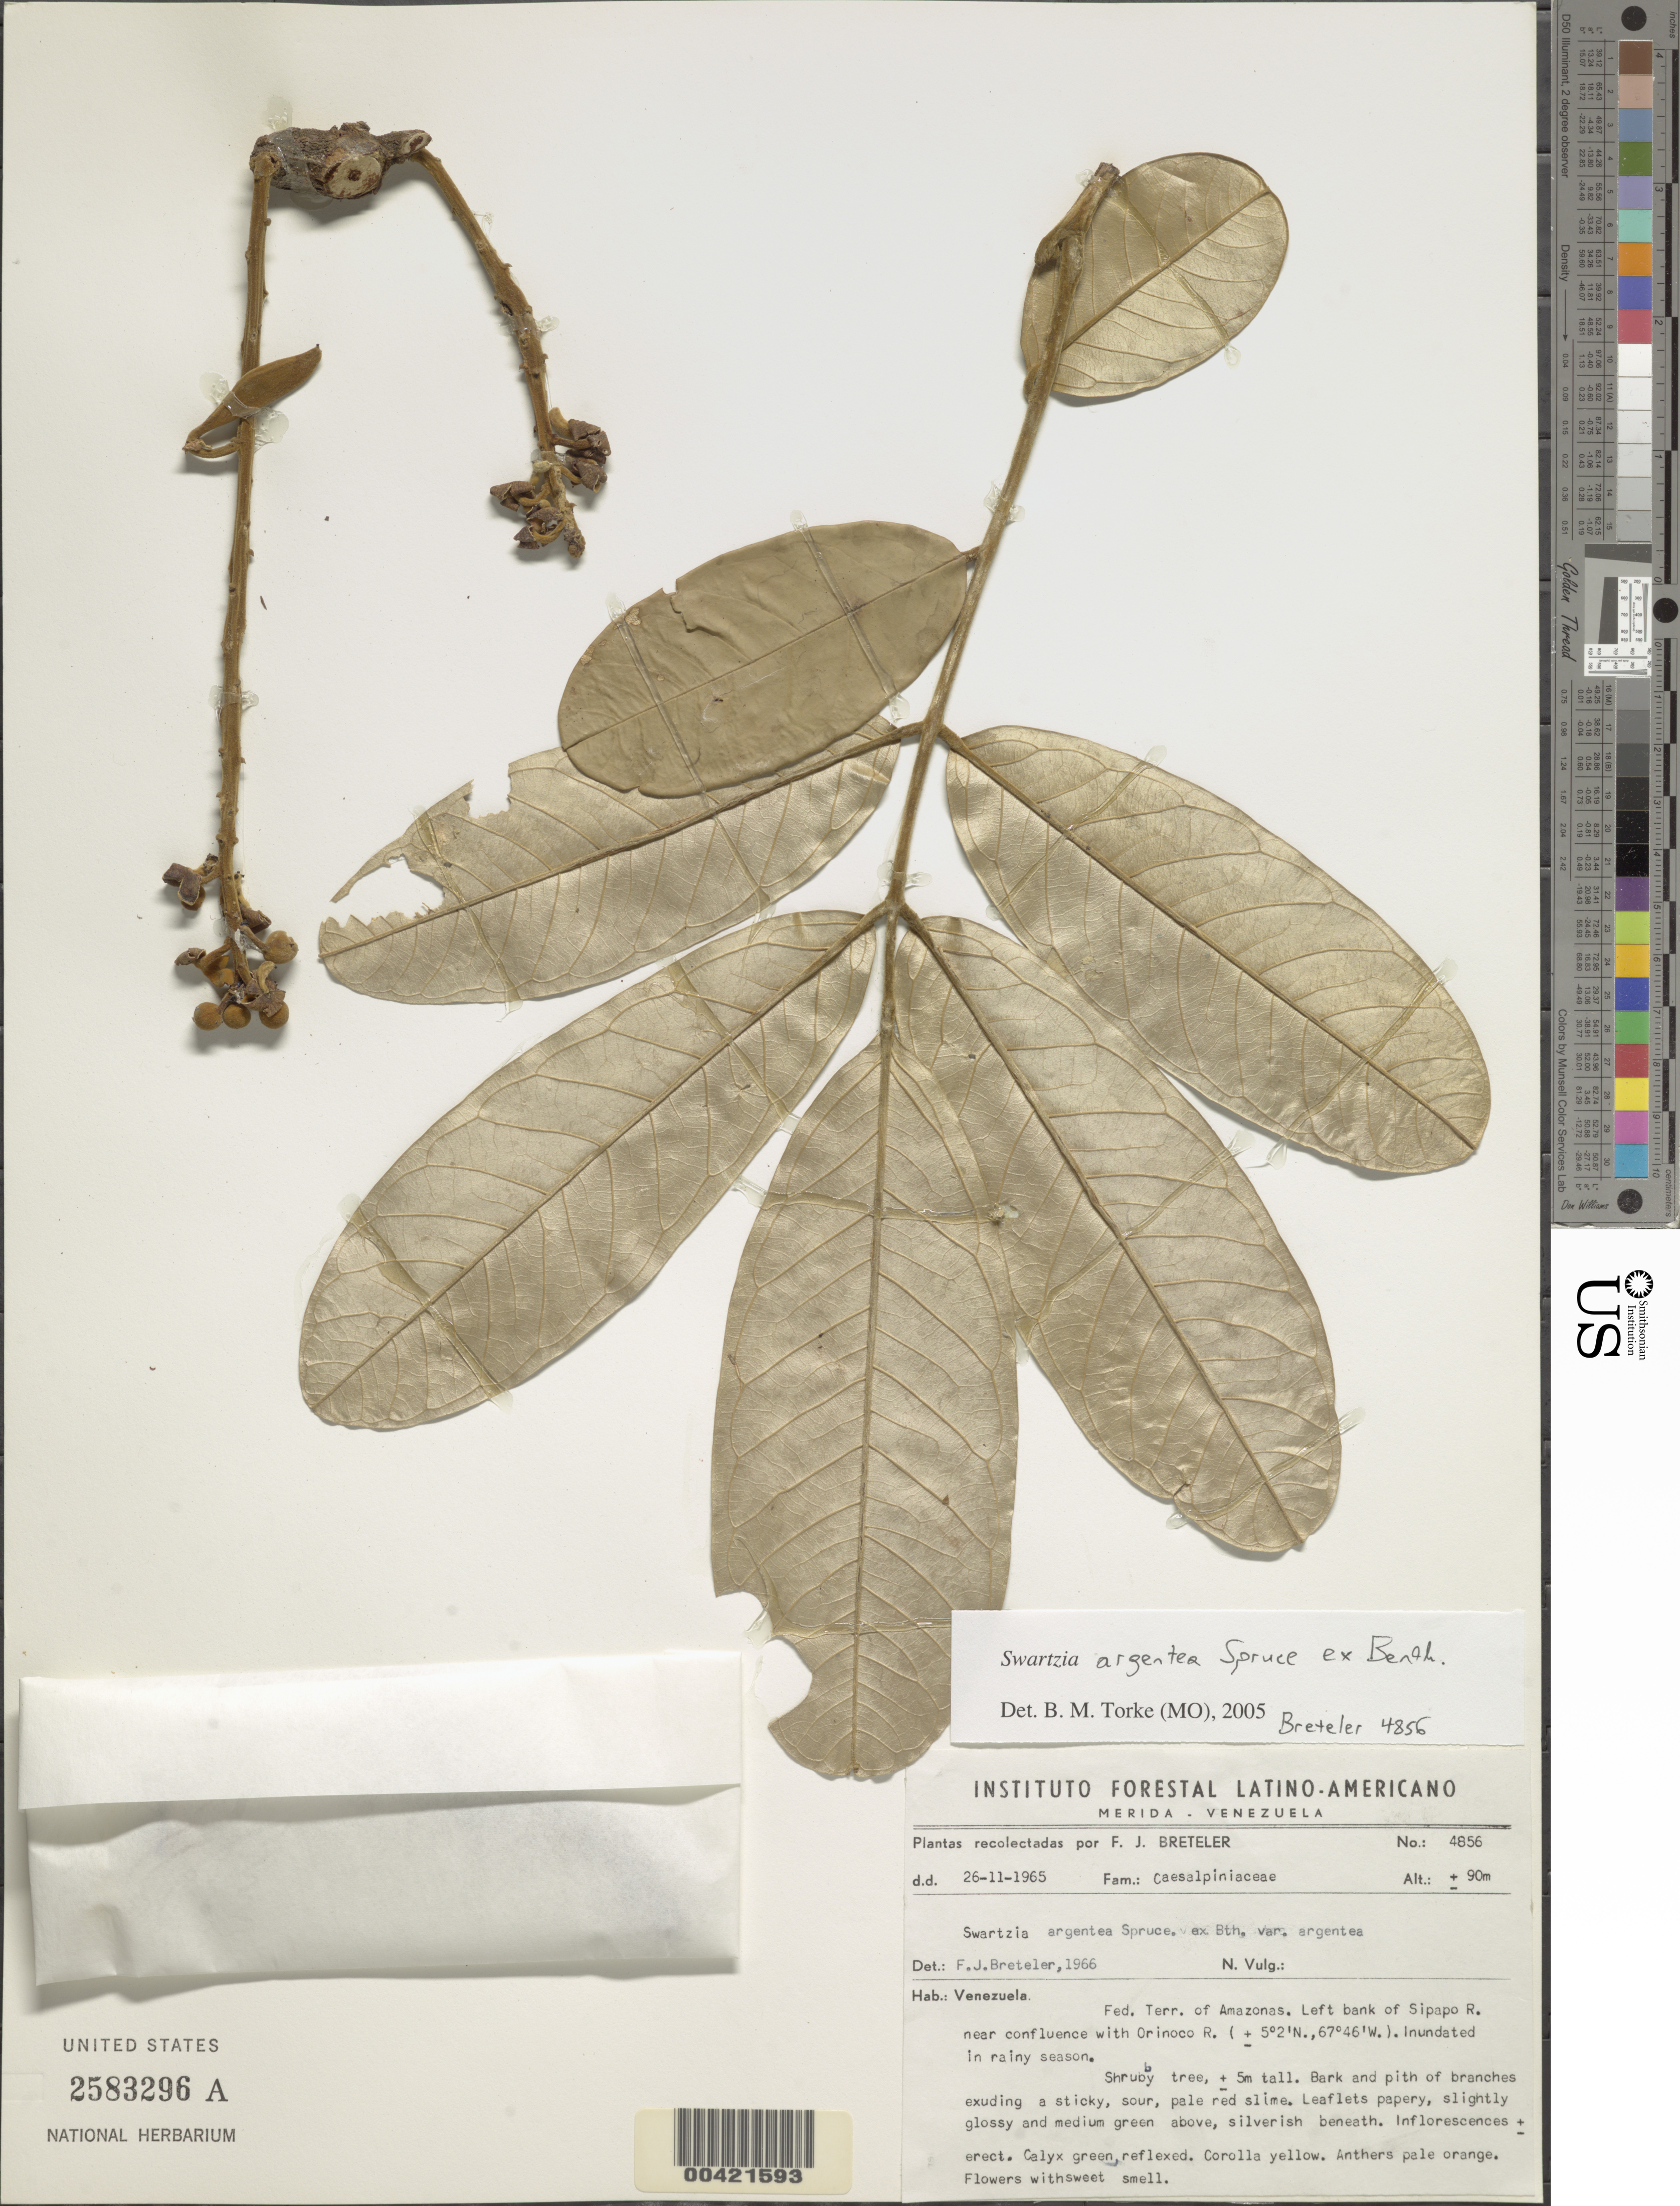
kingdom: Plantae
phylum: Tracheophyta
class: Magnoliopsida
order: Fabales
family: Fabaceae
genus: Swartzia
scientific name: Swartzia argentea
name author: Spruce ex Benth.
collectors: F. J. Breteler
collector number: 4856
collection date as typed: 26 Nov 1965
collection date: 1965-11-26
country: Venezuela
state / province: Amazonas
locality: Sipapo r., left bank; near confluence with rio orinoco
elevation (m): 90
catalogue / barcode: US 2583296A